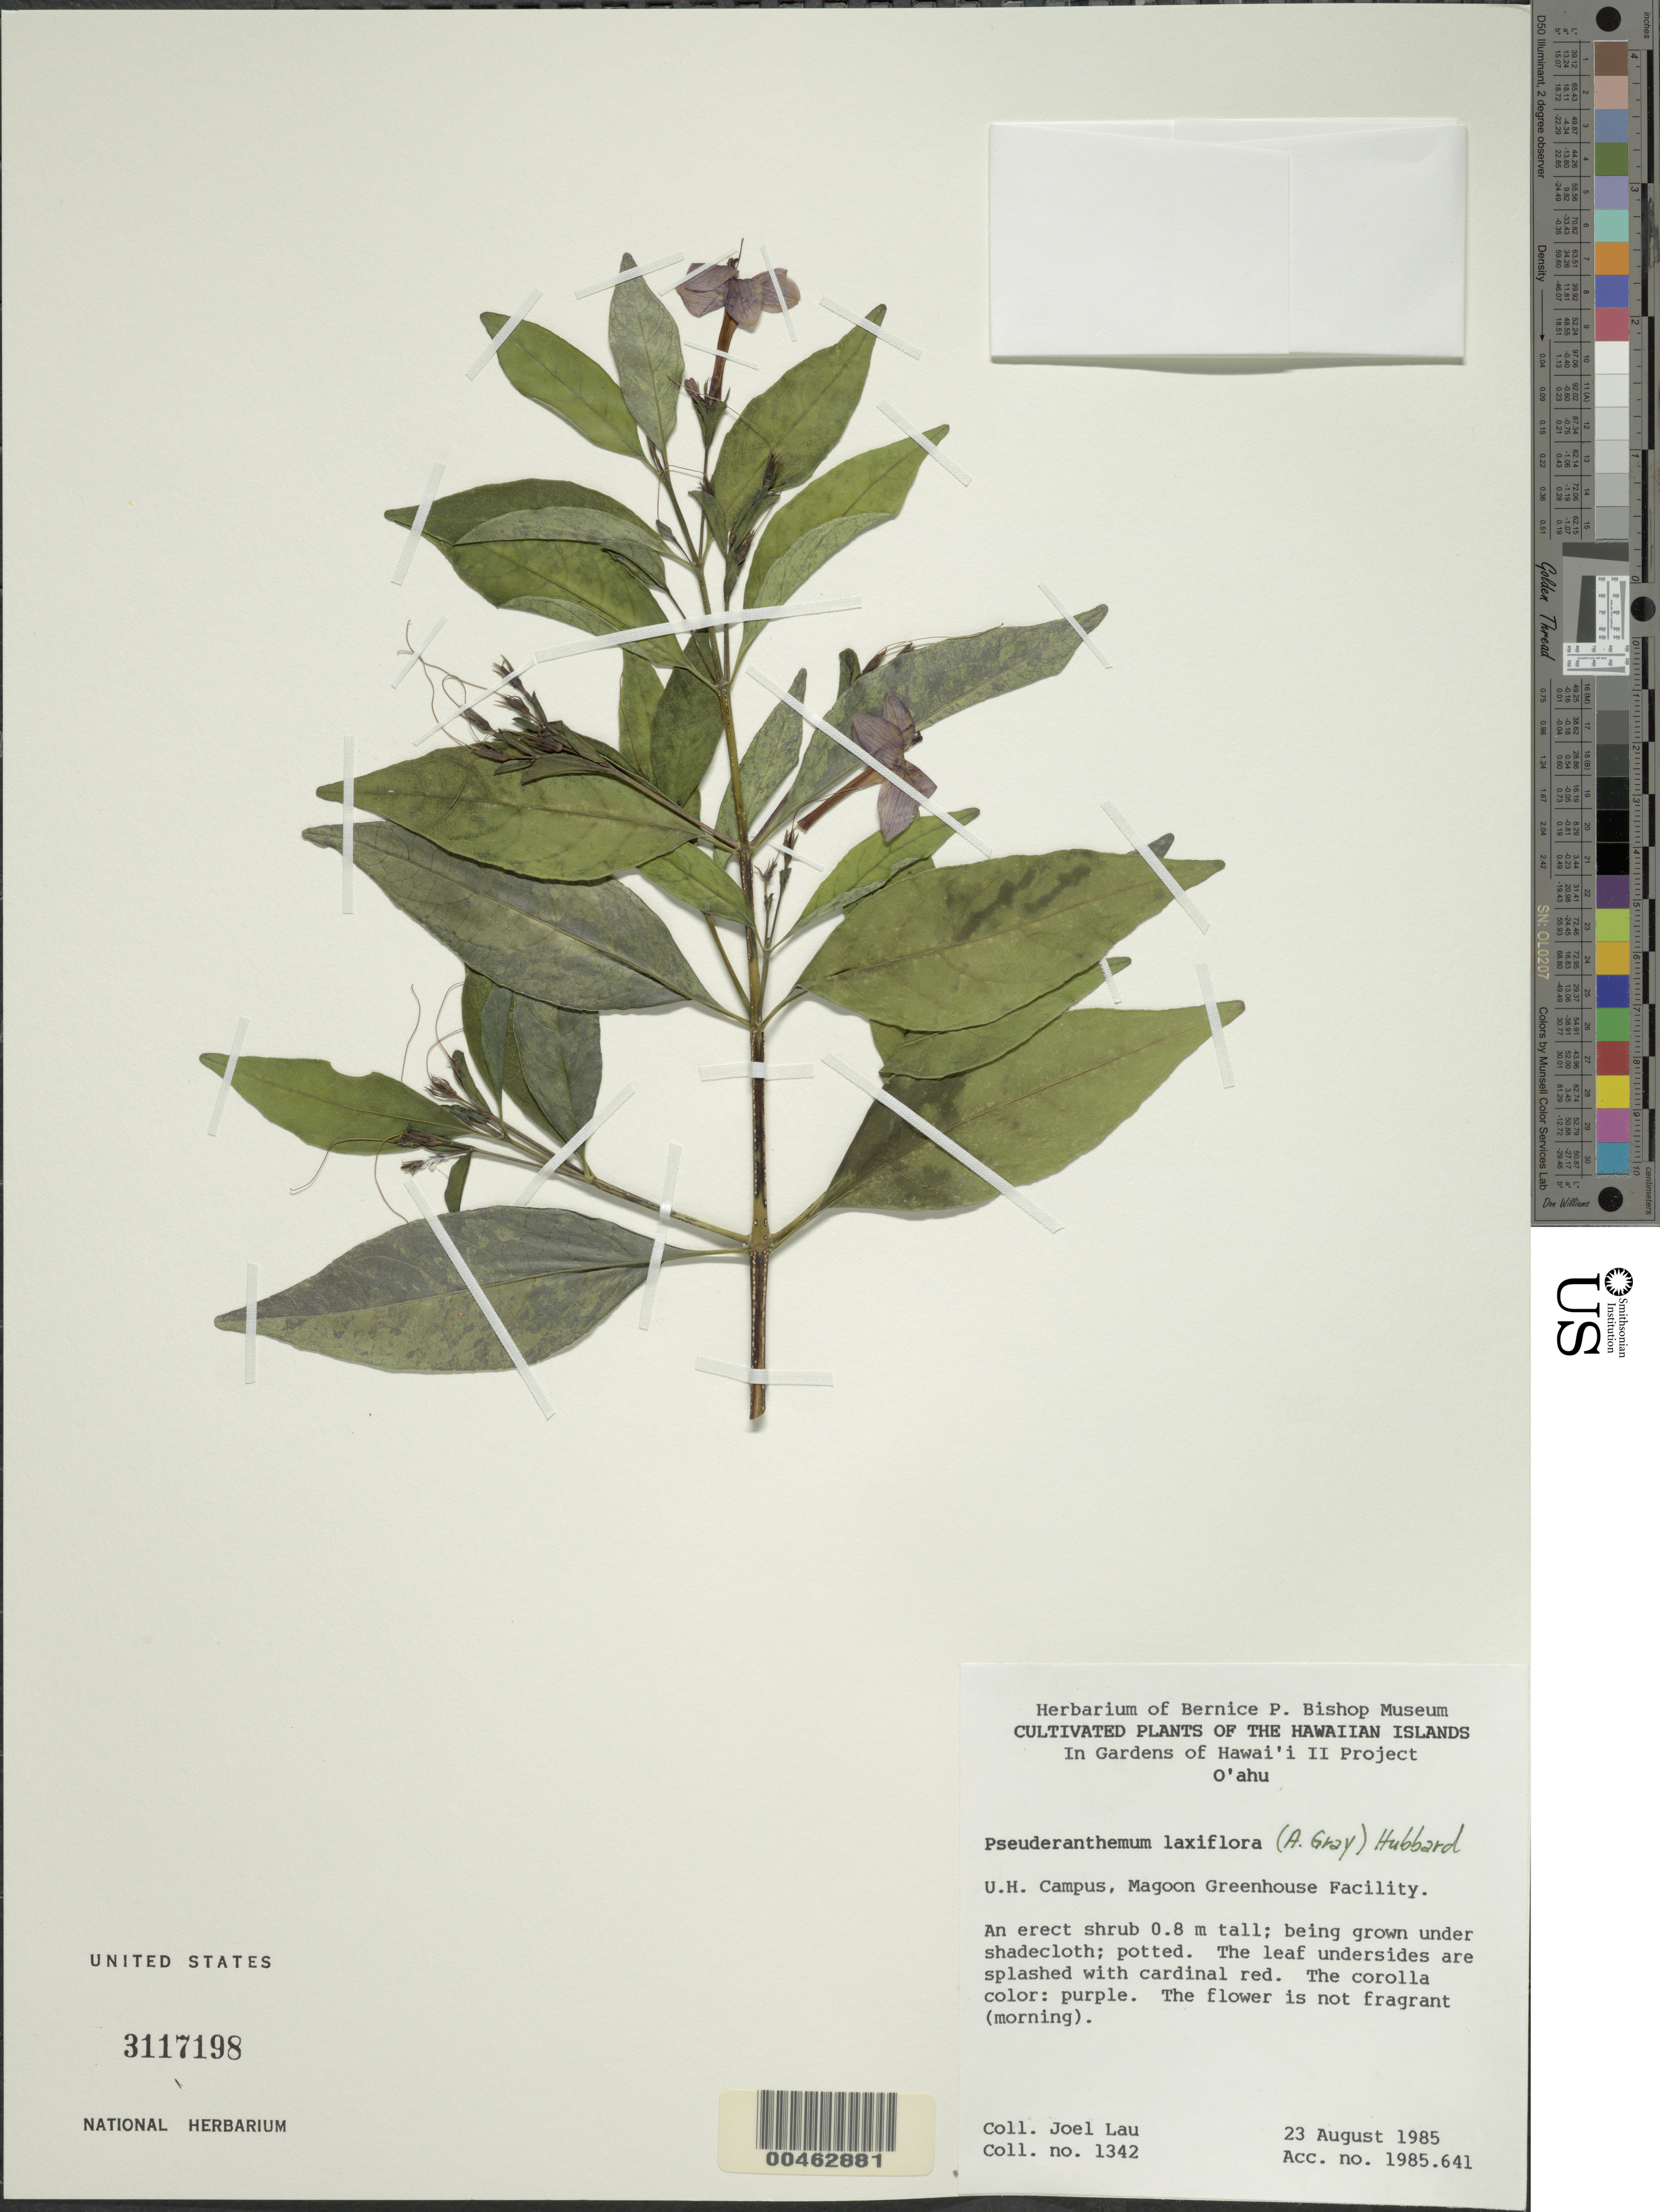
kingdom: Plantae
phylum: Tracheophyta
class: Magnoliopsida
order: Lamiales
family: Acanthaceae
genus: Pseuderanthemum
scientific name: Pseuderanthemum laxiflorum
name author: (A. Gray)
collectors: J. Lau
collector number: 1342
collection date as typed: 23 Aug 1985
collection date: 1985-08-23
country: United States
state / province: Hawaii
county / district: Honolulu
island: Oahu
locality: U.H. Campus, Magoon Greenhouse Facility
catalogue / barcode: US 3117198